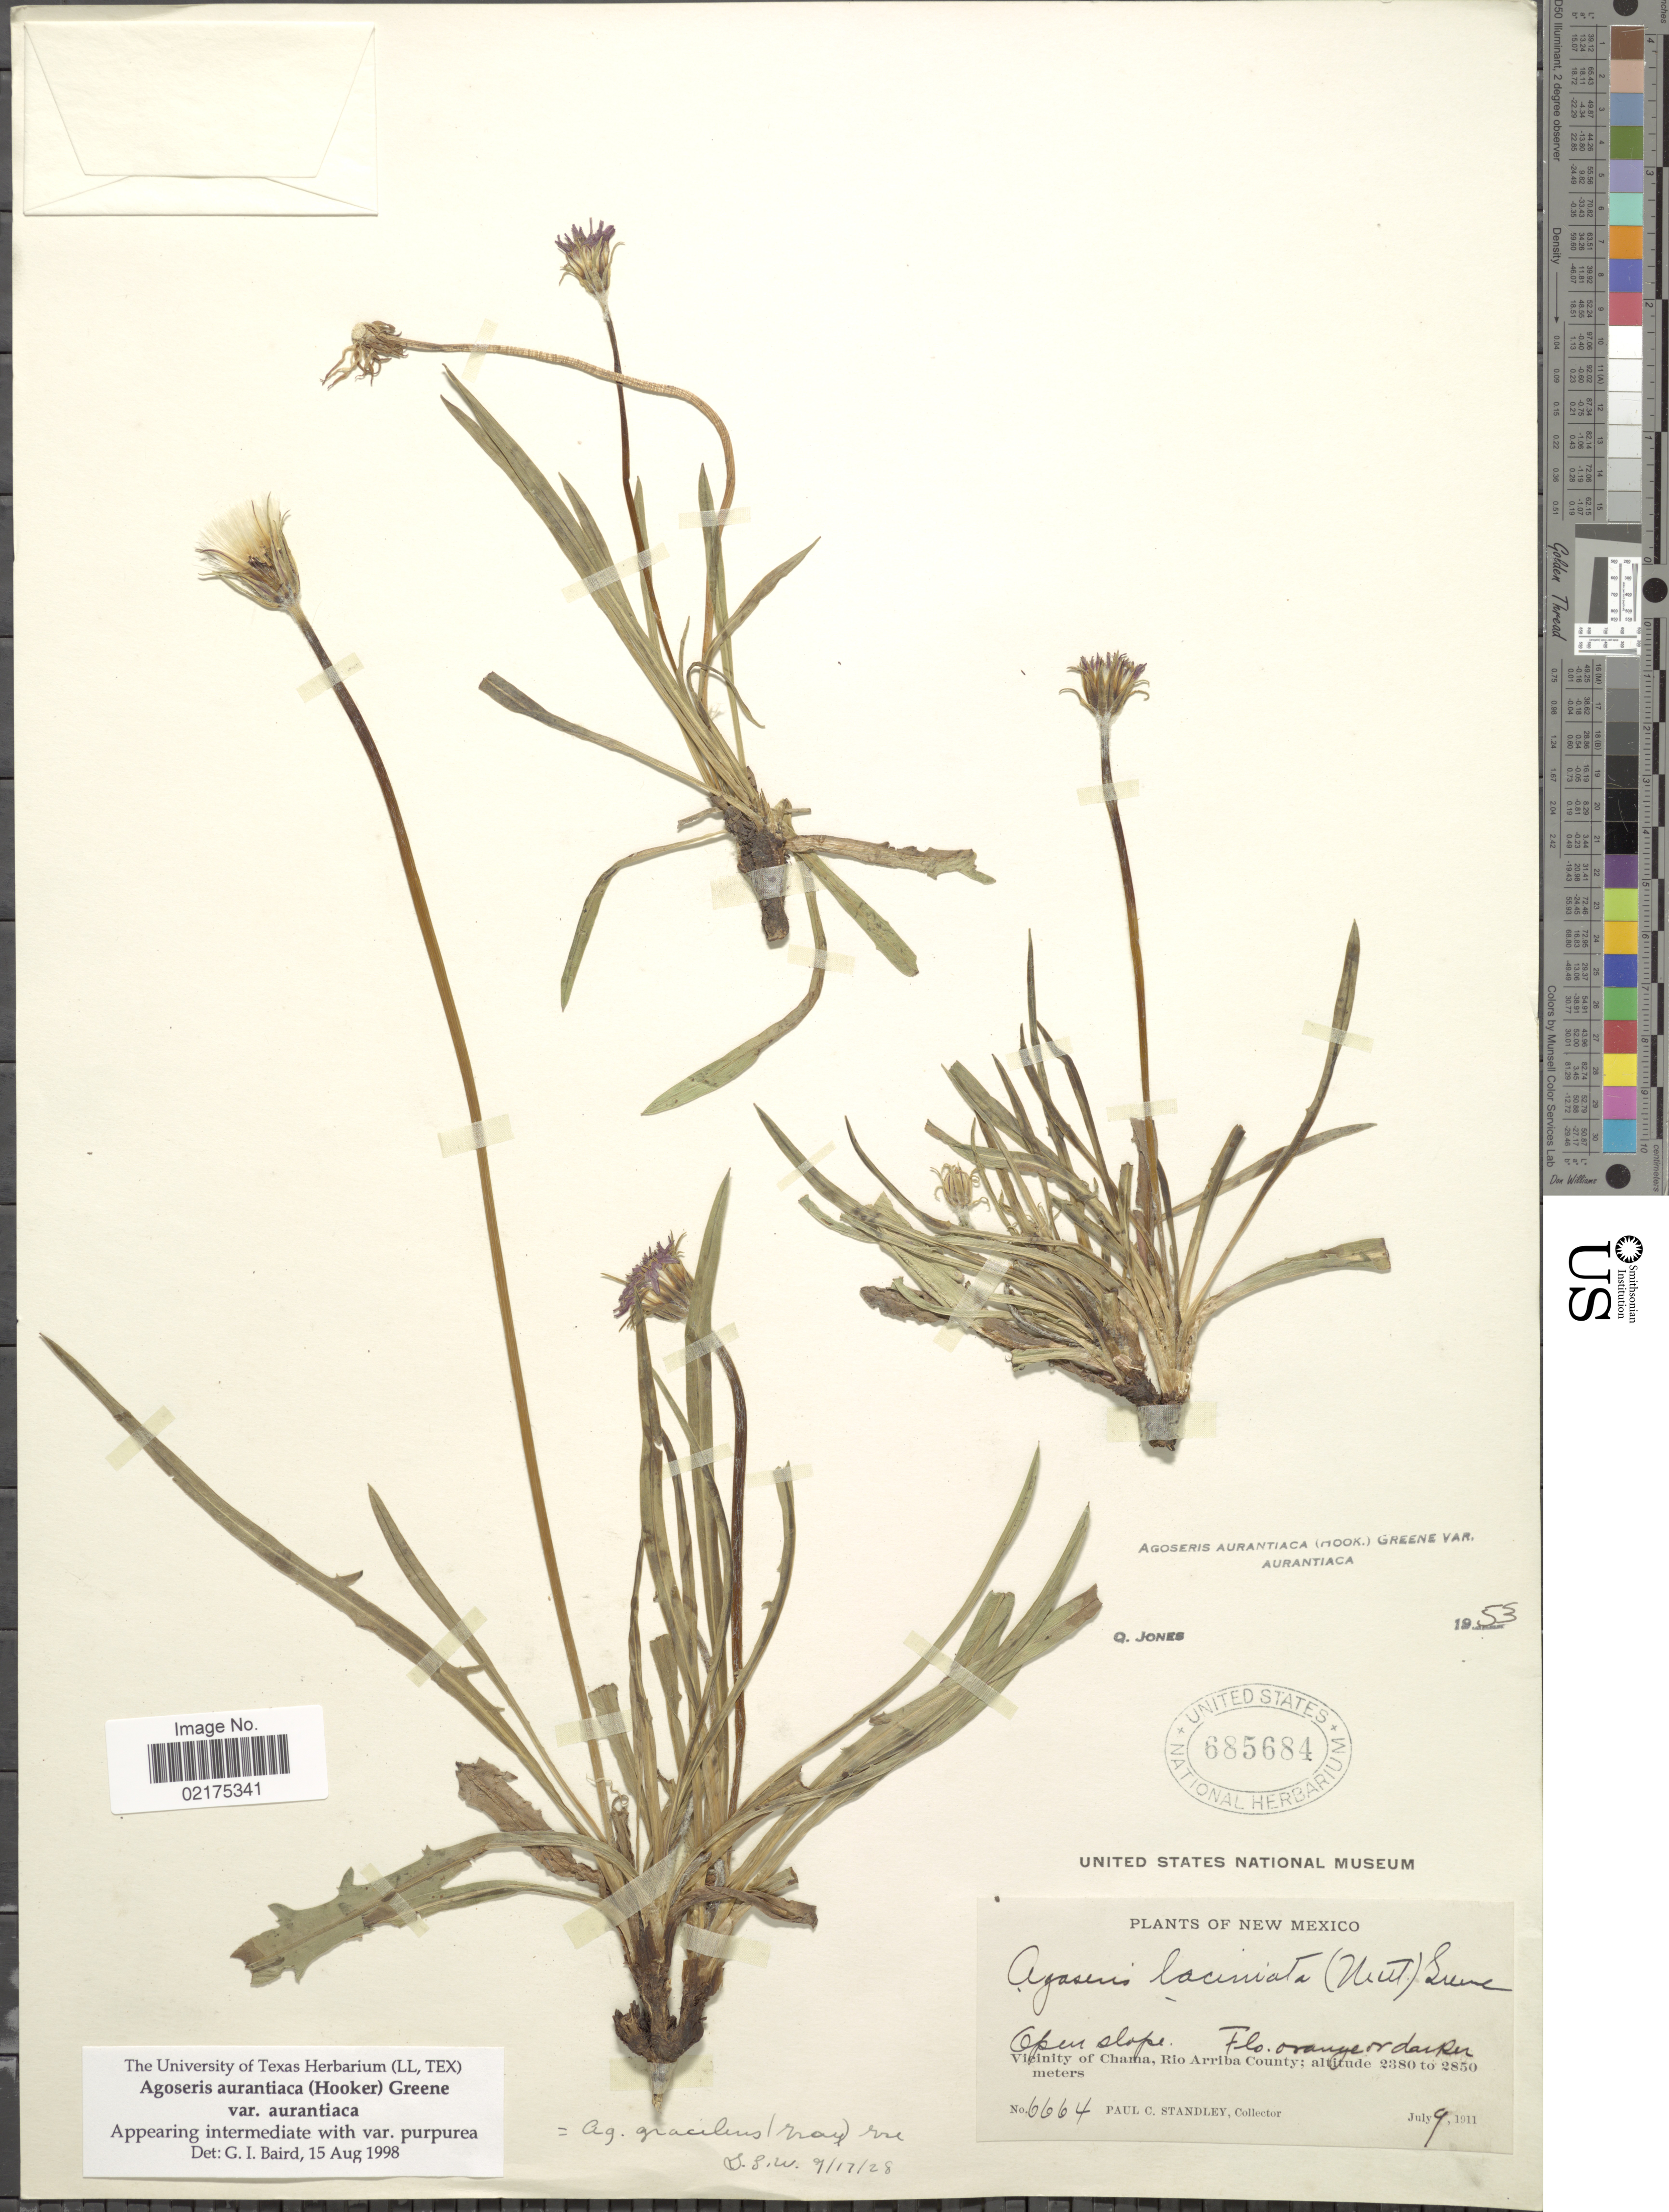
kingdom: Plantae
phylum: Tracheophyta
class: Magnoliopsida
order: Asterales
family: Asteraceae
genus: Agoseris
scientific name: Agoseris aurantiaca var. aurantiaca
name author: (Hook.) Greene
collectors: P. C. Standley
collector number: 6664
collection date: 1911-07-09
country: United States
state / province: New Mexico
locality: Vicinity of Chama, Rio Arriba County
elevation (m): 2380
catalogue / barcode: US 685684